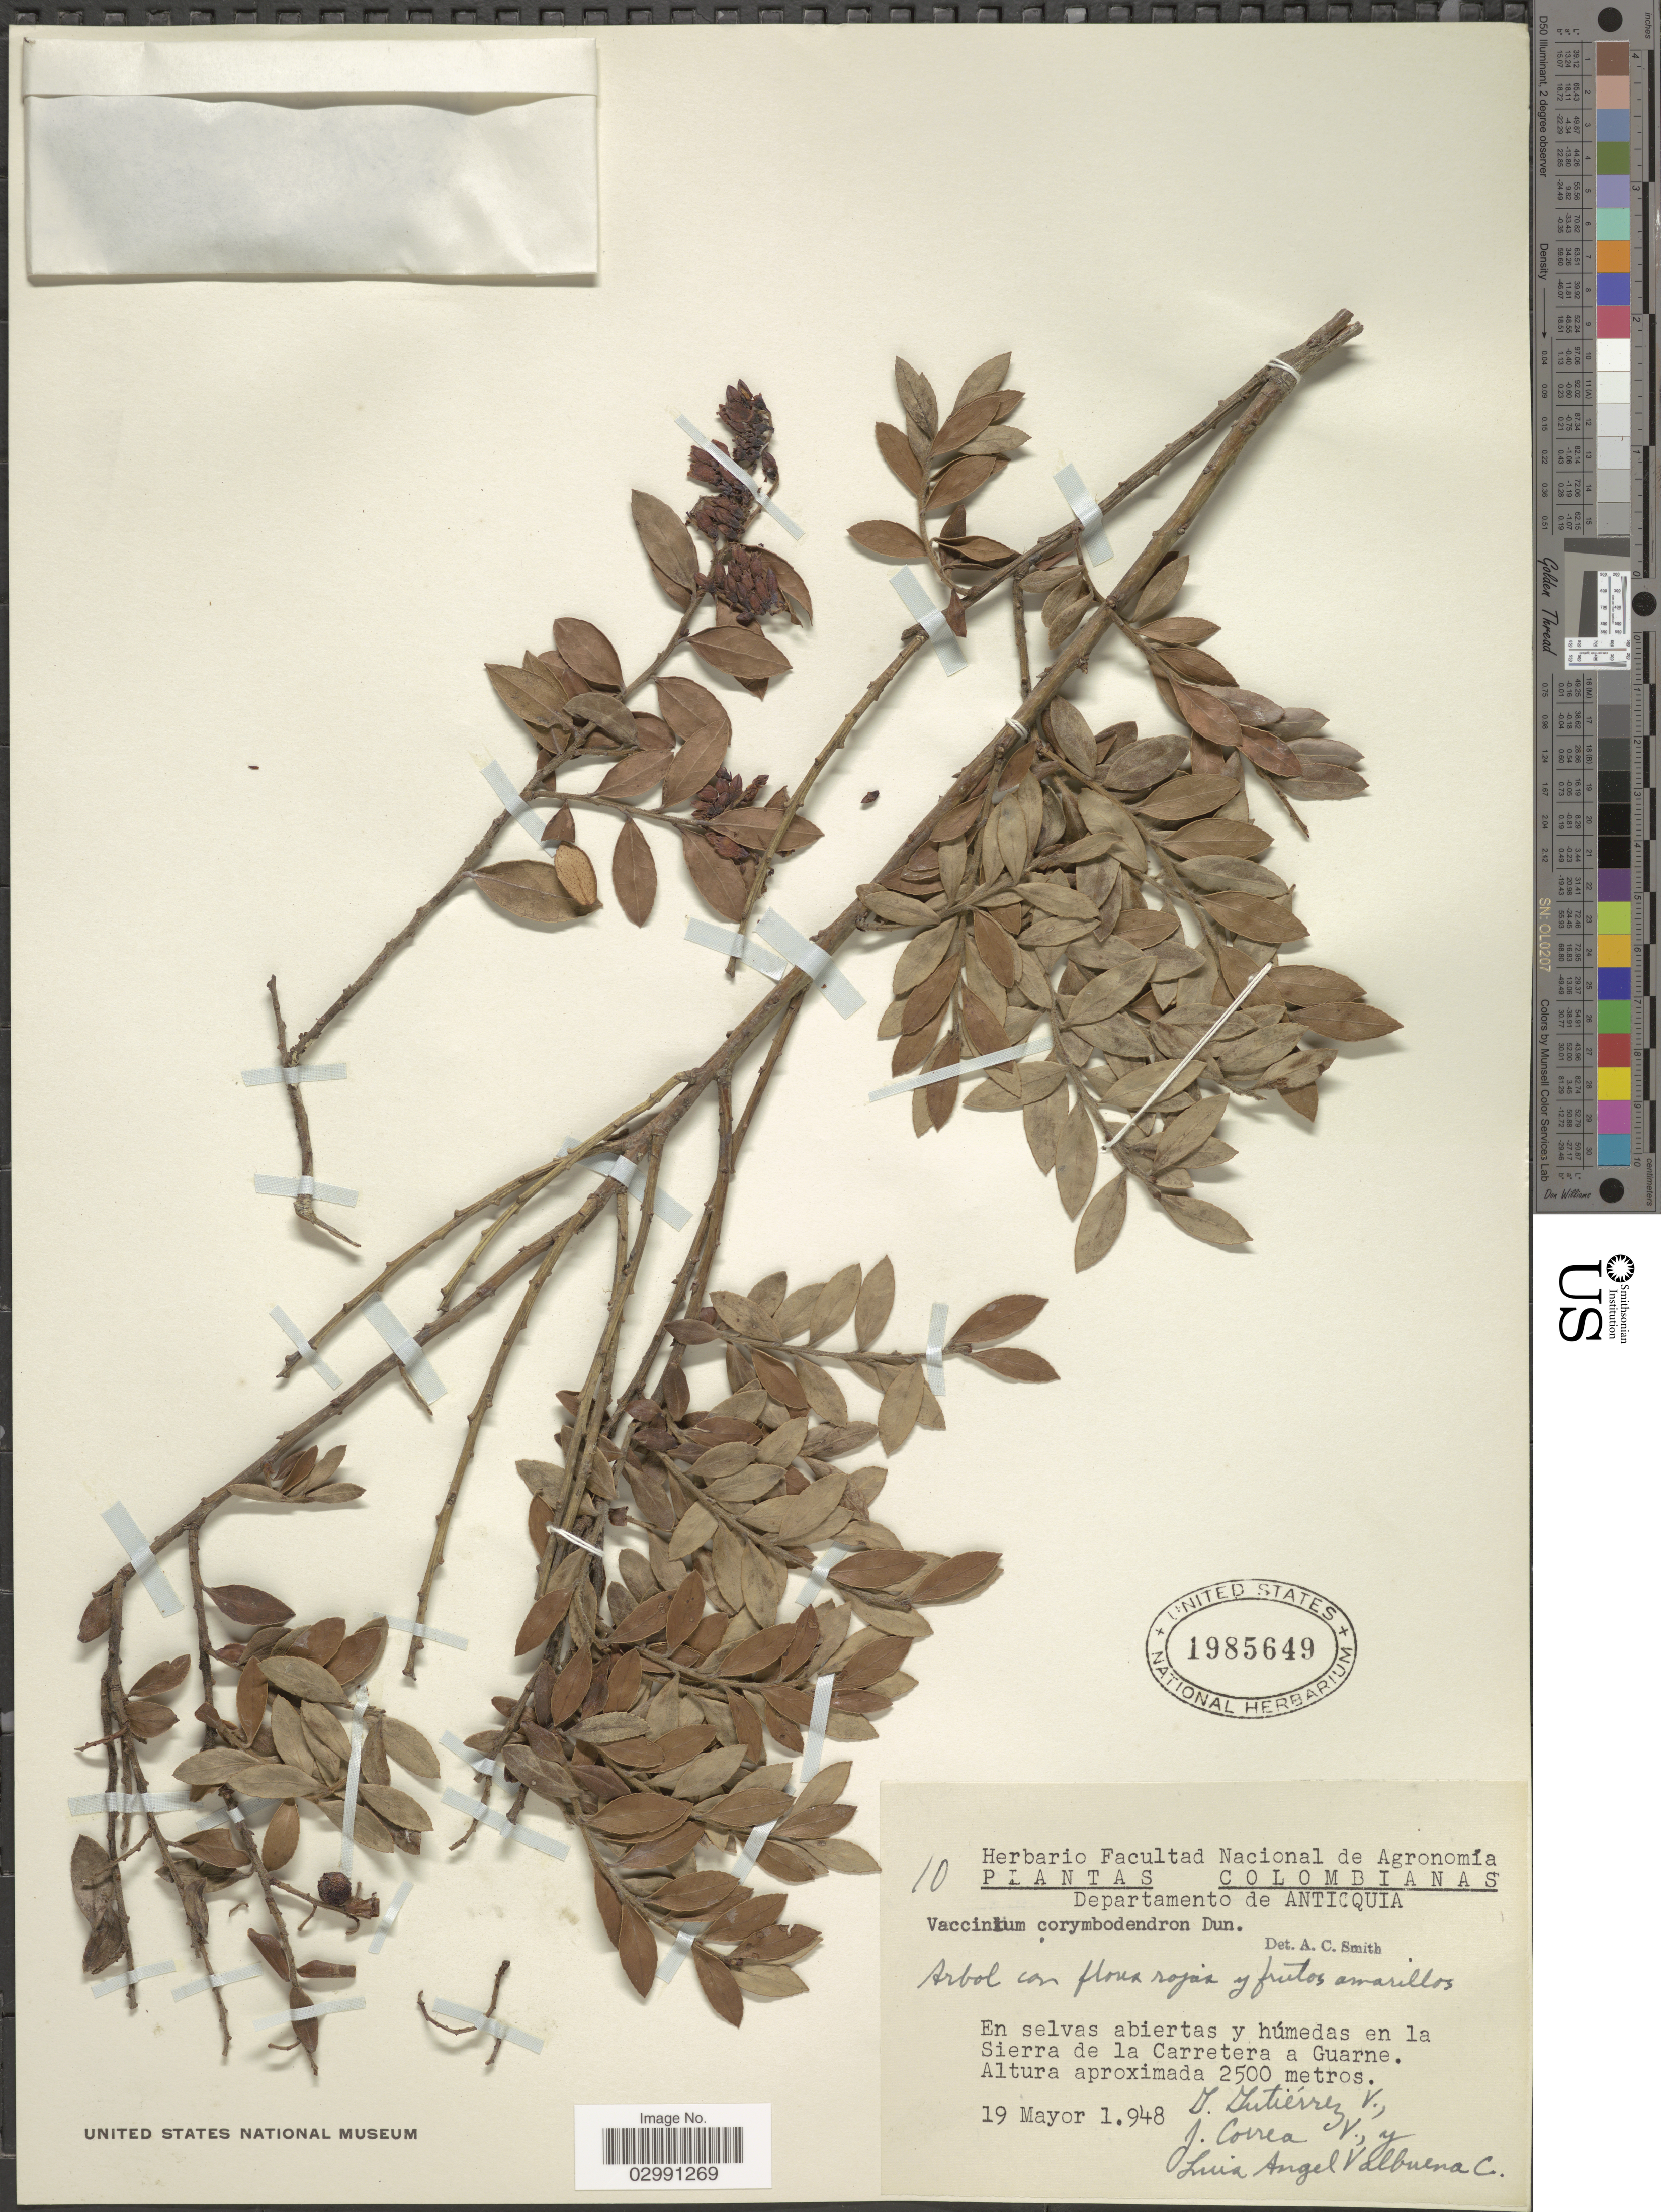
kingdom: Plantae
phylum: Tracheophyta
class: Magnoliopsida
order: Ericales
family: Ericaceae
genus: Vaccinium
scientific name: Vaccinium corymbodendron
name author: Dunal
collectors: G. Gutiérrez V., J. Correa V. & L. Valbuena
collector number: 10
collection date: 1948-05-19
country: Colombia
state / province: Antioquia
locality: Departamento de Antioquia. En selvas abiertas y húmedas en la Sierra de la Carretera a Guarne.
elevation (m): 2500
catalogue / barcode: US 1985649